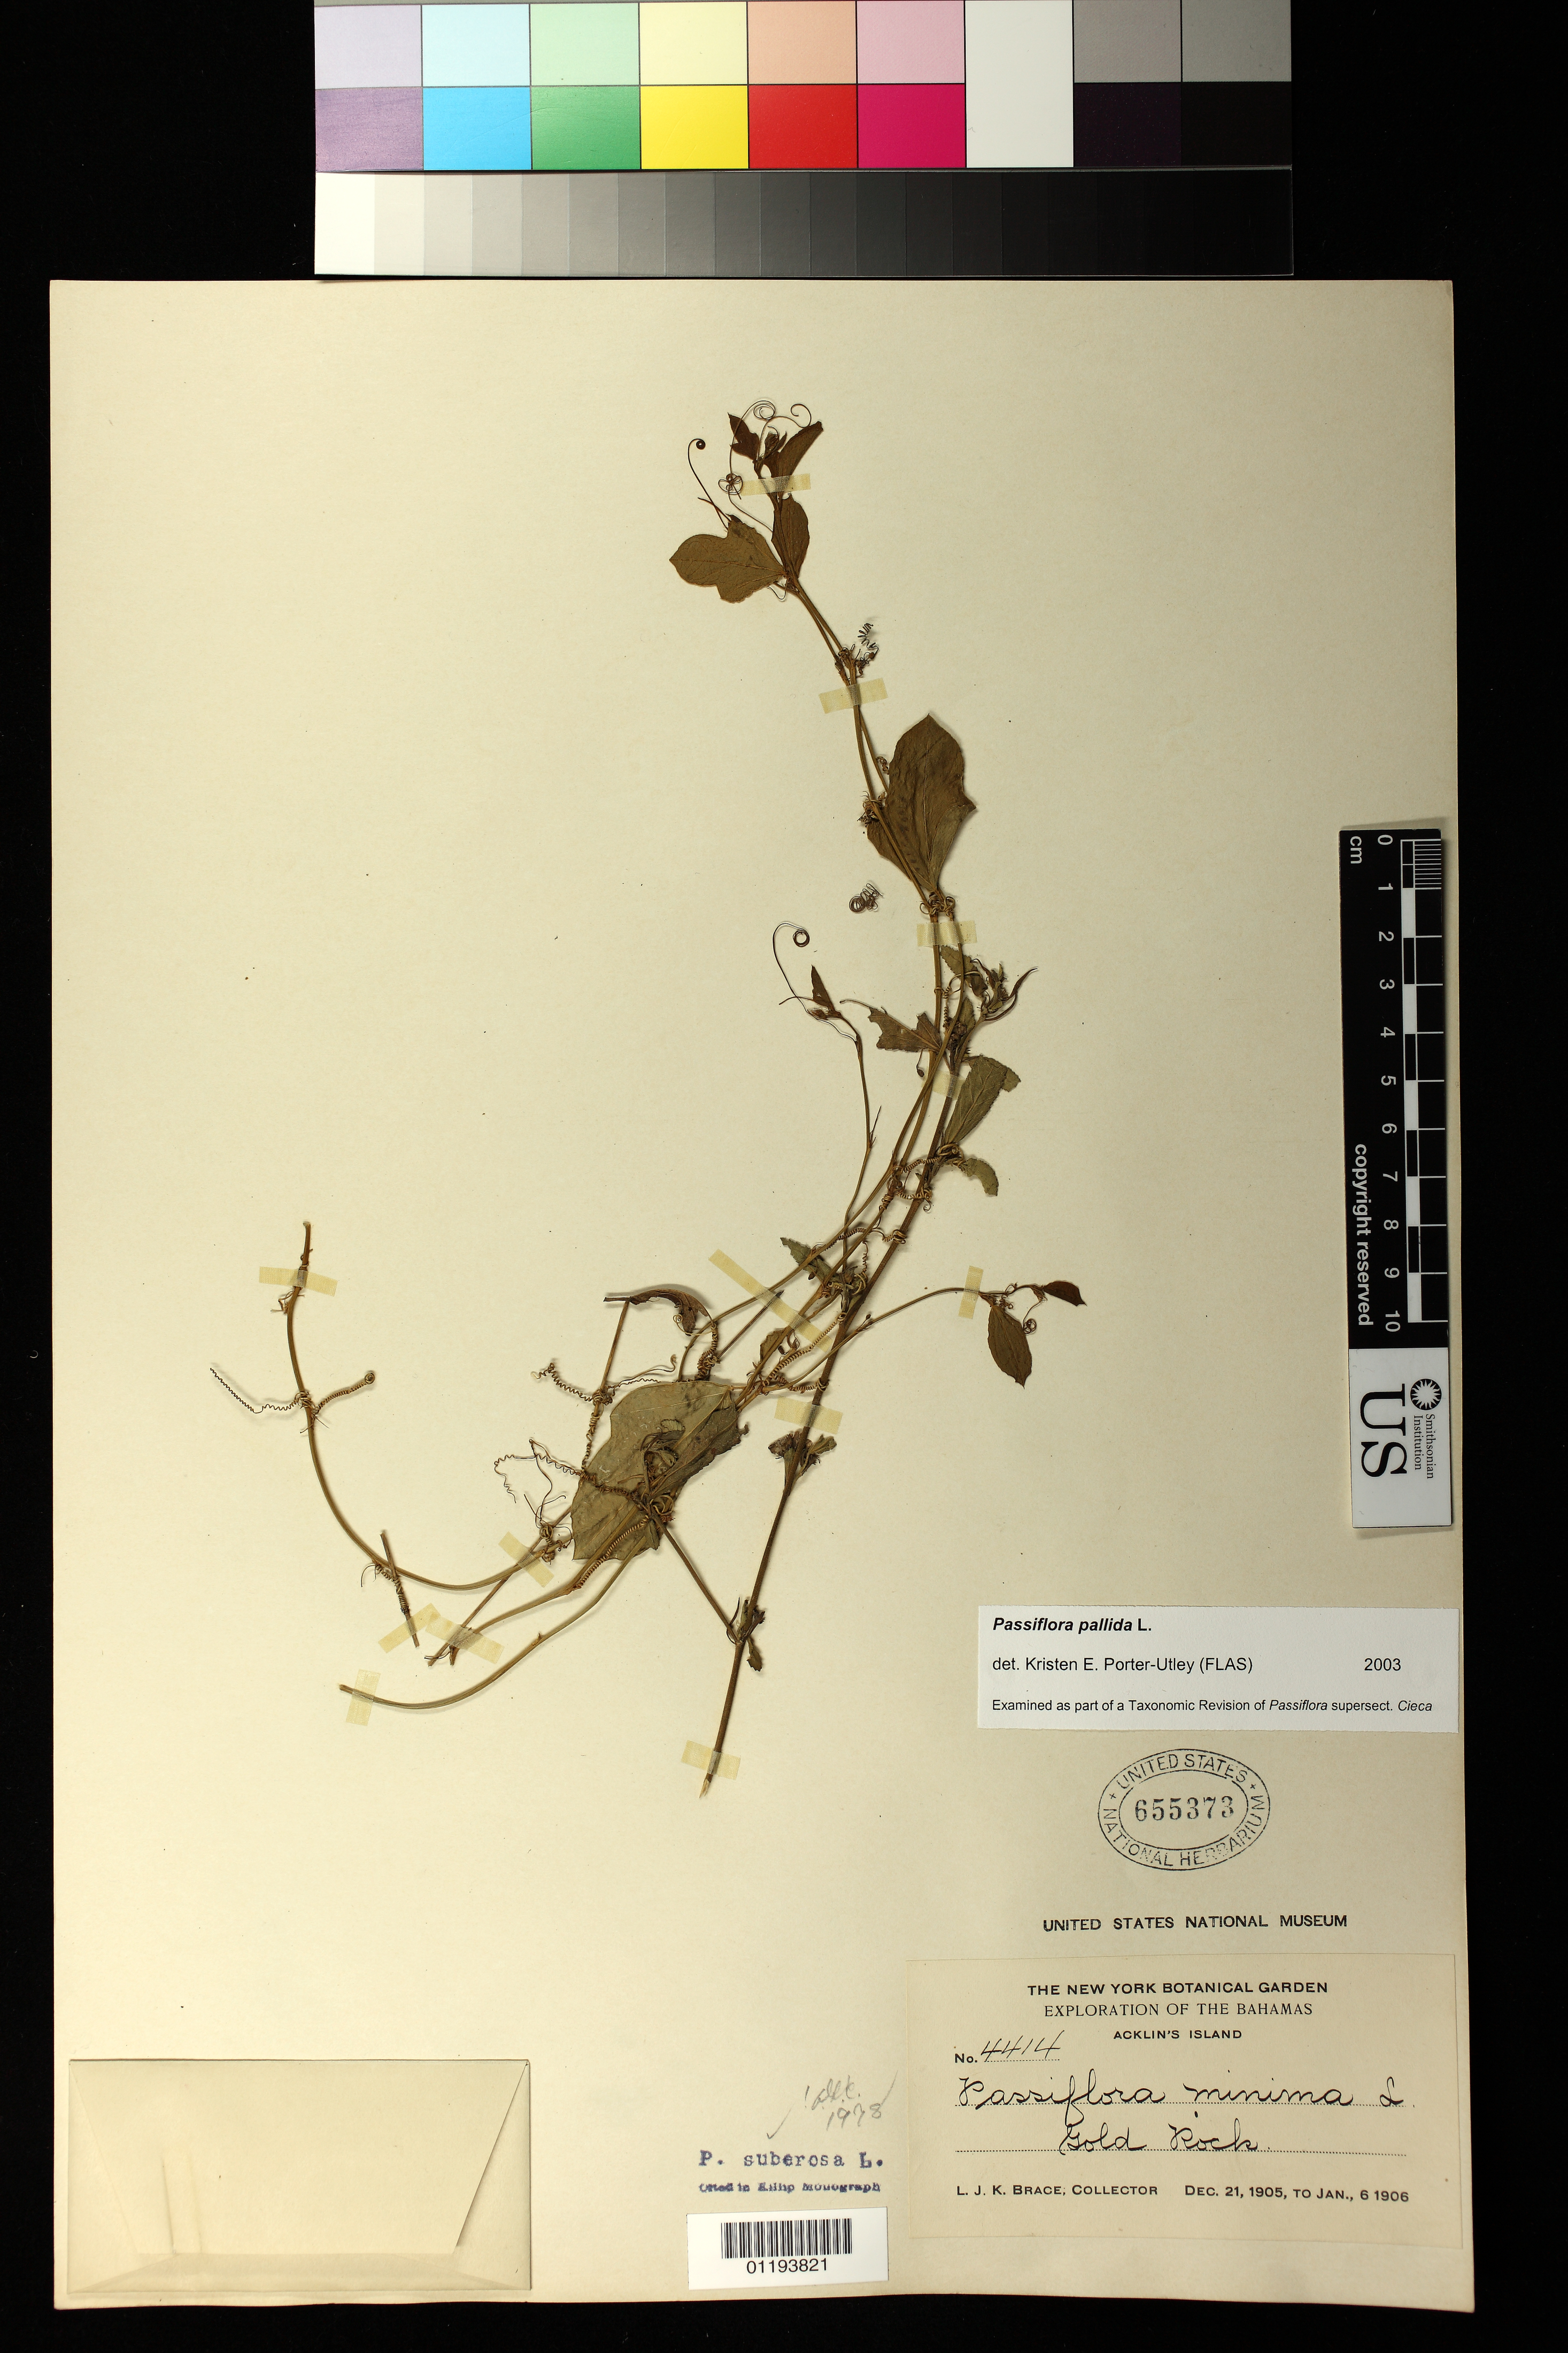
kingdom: Plantae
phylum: Tracheophyta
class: Magnoliopsida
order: Malpighiales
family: Passifloraceae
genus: Passiflora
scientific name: Passiflora pallida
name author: L.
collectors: L. J. K. Brace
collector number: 4414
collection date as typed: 1905 Dec 21 1906 Jan 06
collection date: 1905-12-21/1906-01-06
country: Bahamas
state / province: Acklins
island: Acklins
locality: Acklins Island, Gold Rock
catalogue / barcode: US 655373